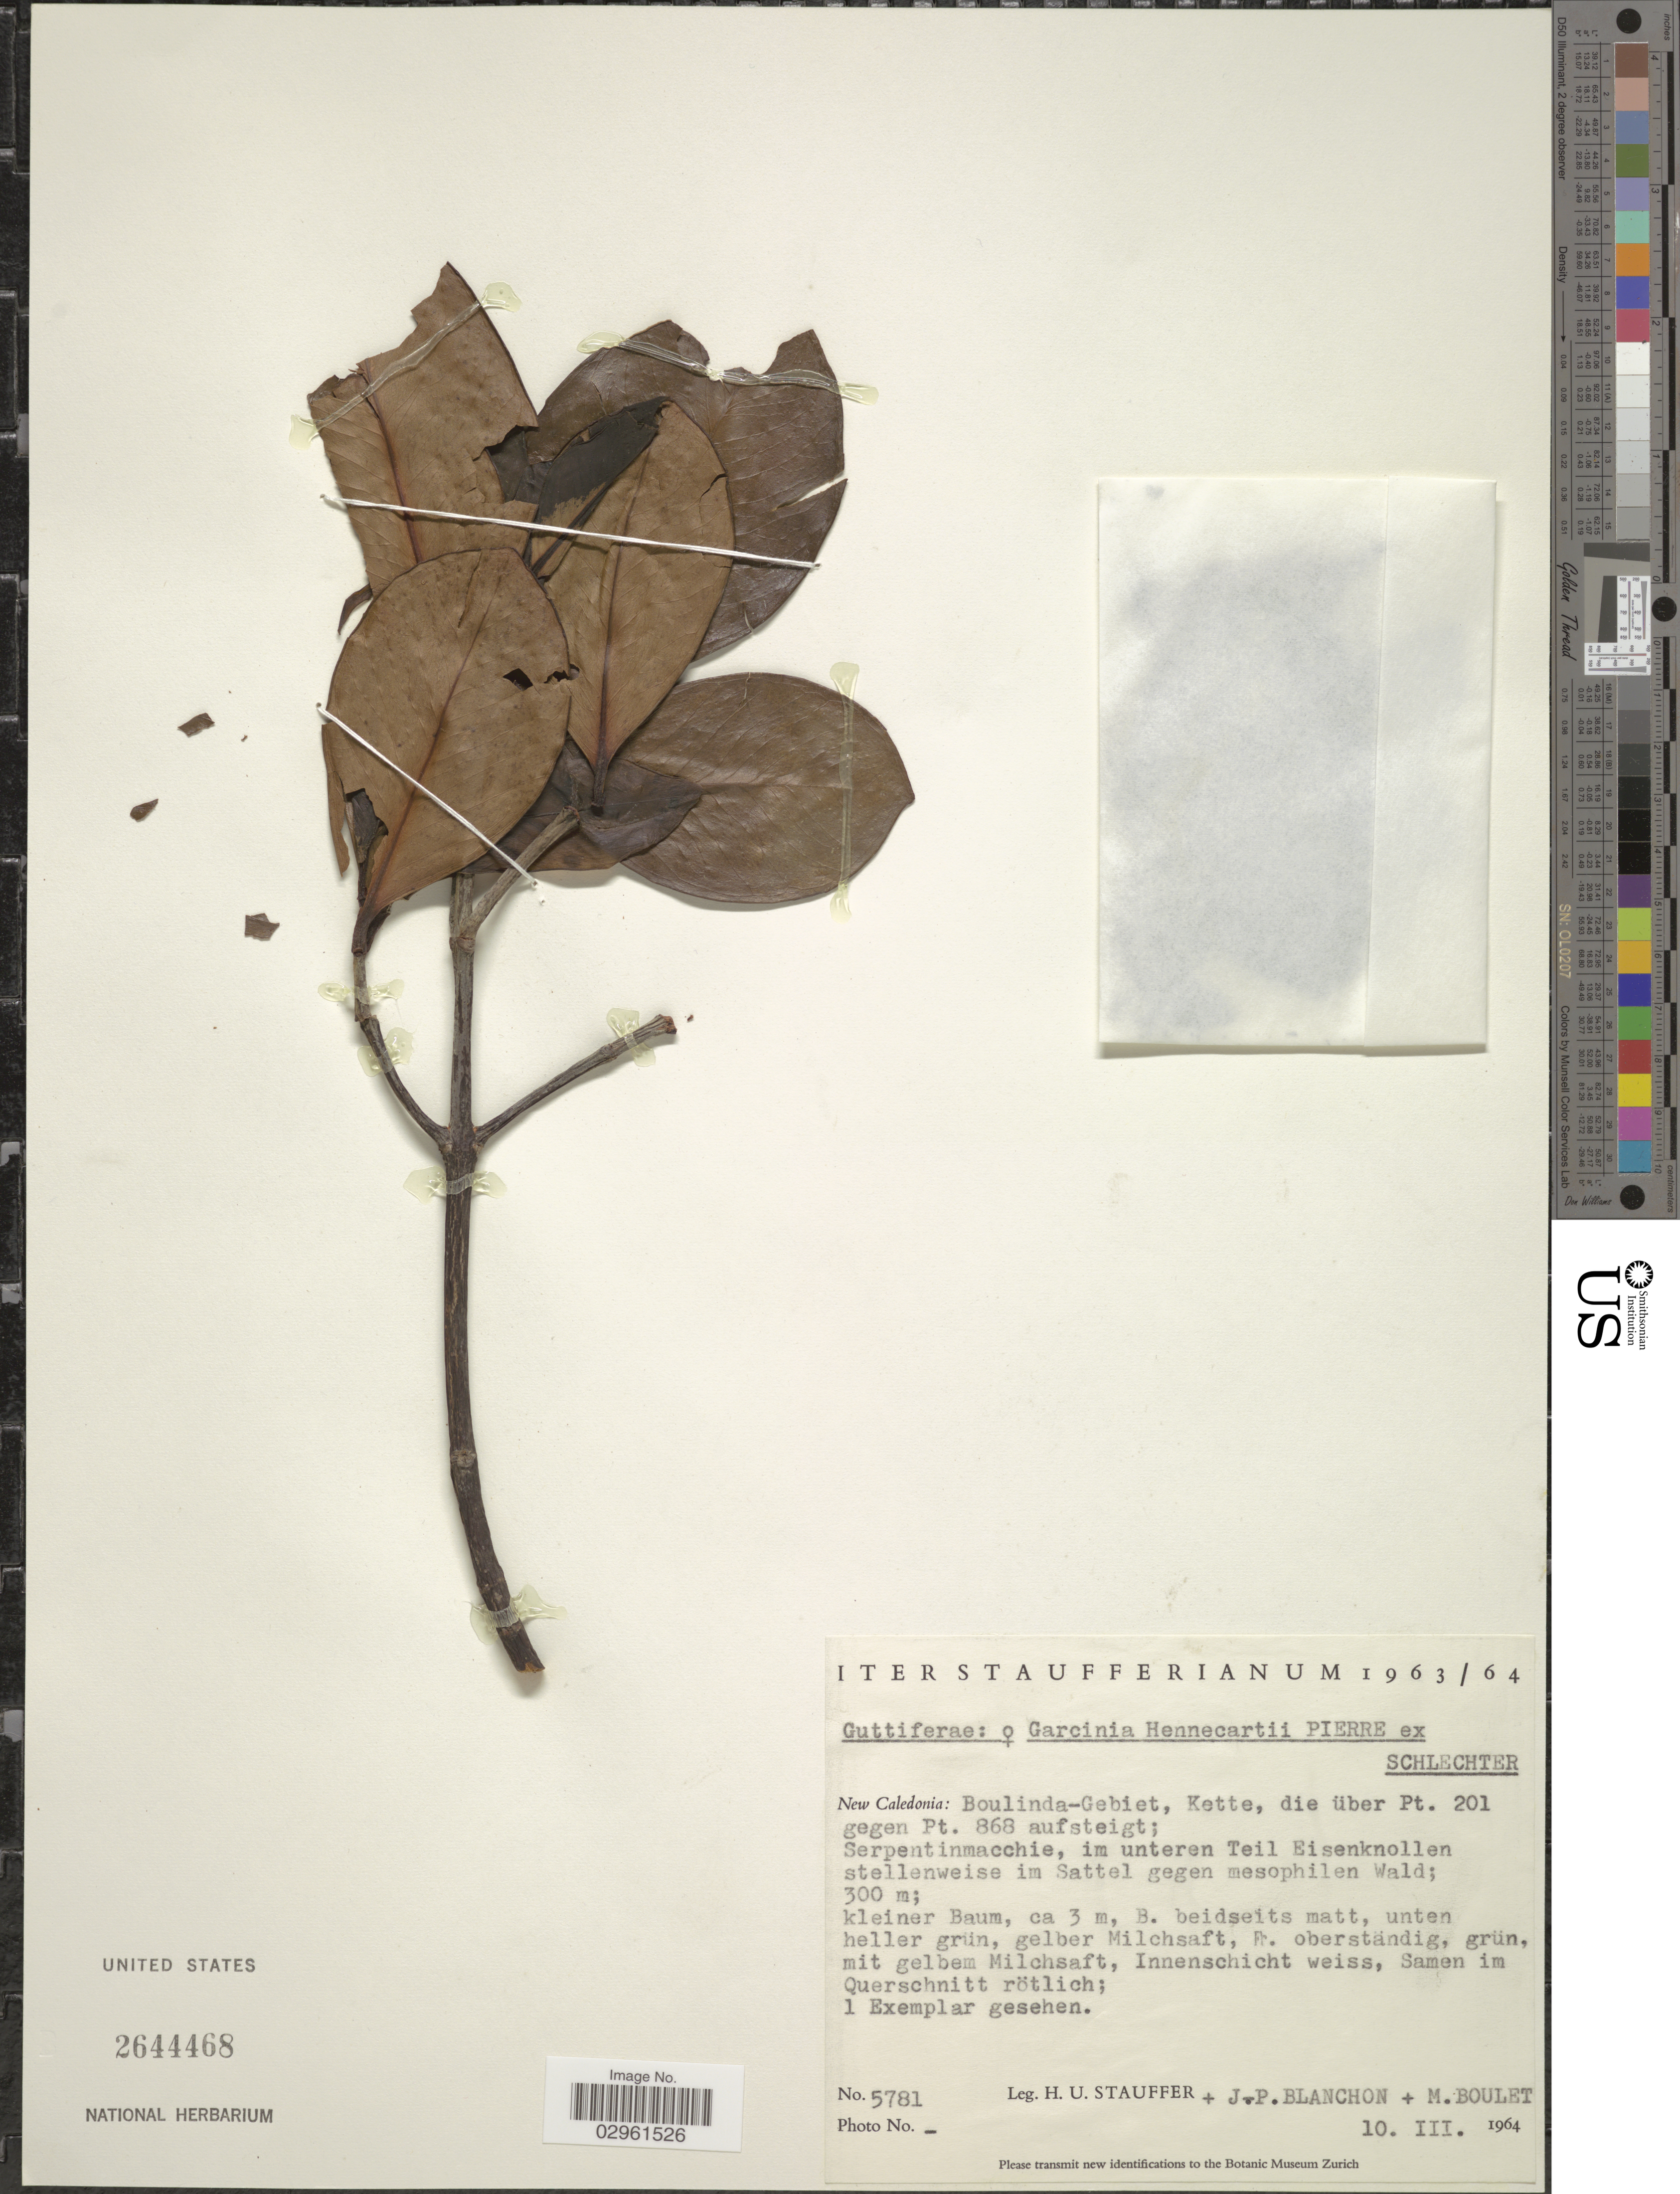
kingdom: Plantae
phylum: Tracheophyta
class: Magnoliopsida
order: Malpighiales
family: Clusiaceae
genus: Garcinia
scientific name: Garcinia hennecartii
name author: Pierre ex Schltr.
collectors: H. U. Stauffer, J. Blanchon & M. Boulet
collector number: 5781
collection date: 1964-03-10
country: New Caledonia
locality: Boulinda-Gebiet, Kette, die über Pt. 201 gegen Pt. 868 aufsteigt.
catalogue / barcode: US 2644468